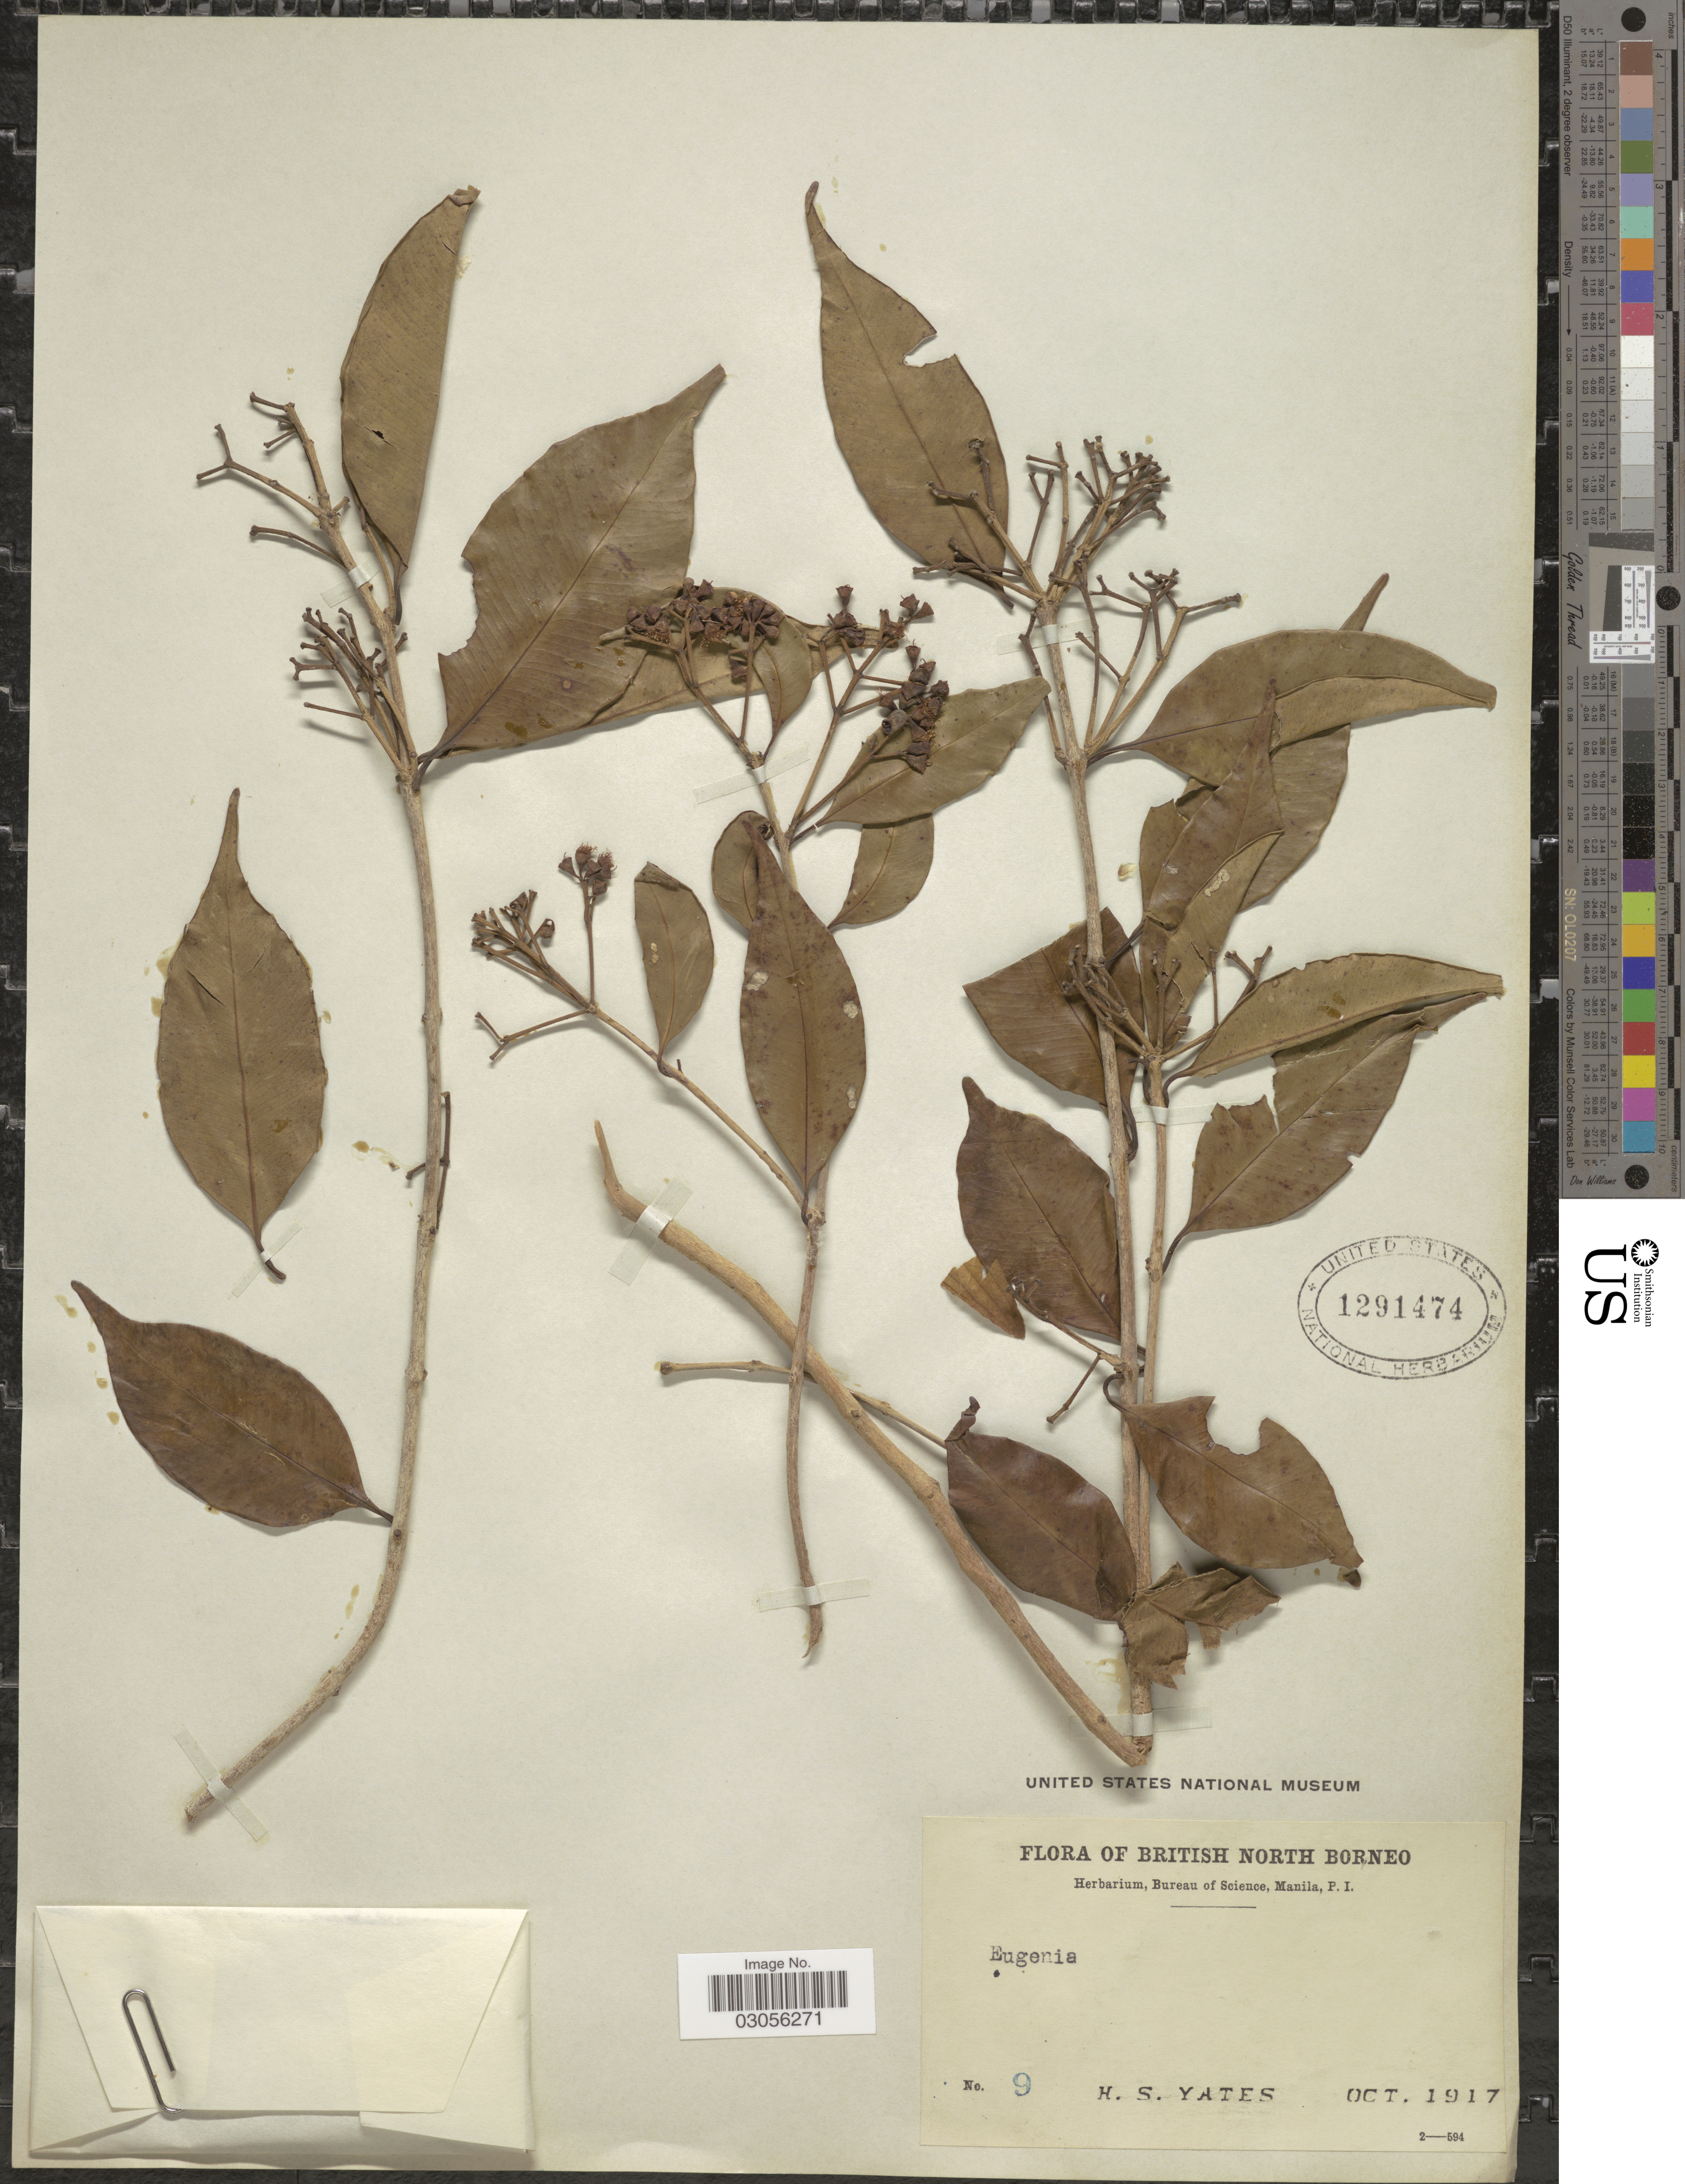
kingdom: Plantae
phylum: Tracheophyta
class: Magnoliopsida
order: Myrtales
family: Myrtaceae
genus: Syzygium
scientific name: Syzygium sp.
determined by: Strong, M. T., (US), Smithsonian Institution - National Museum of Natural History (UNITED STATES)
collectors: H. S. Yates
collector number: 9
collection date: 1917-10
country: Malaysia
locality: British North Borneo.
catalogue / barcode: US 1291474